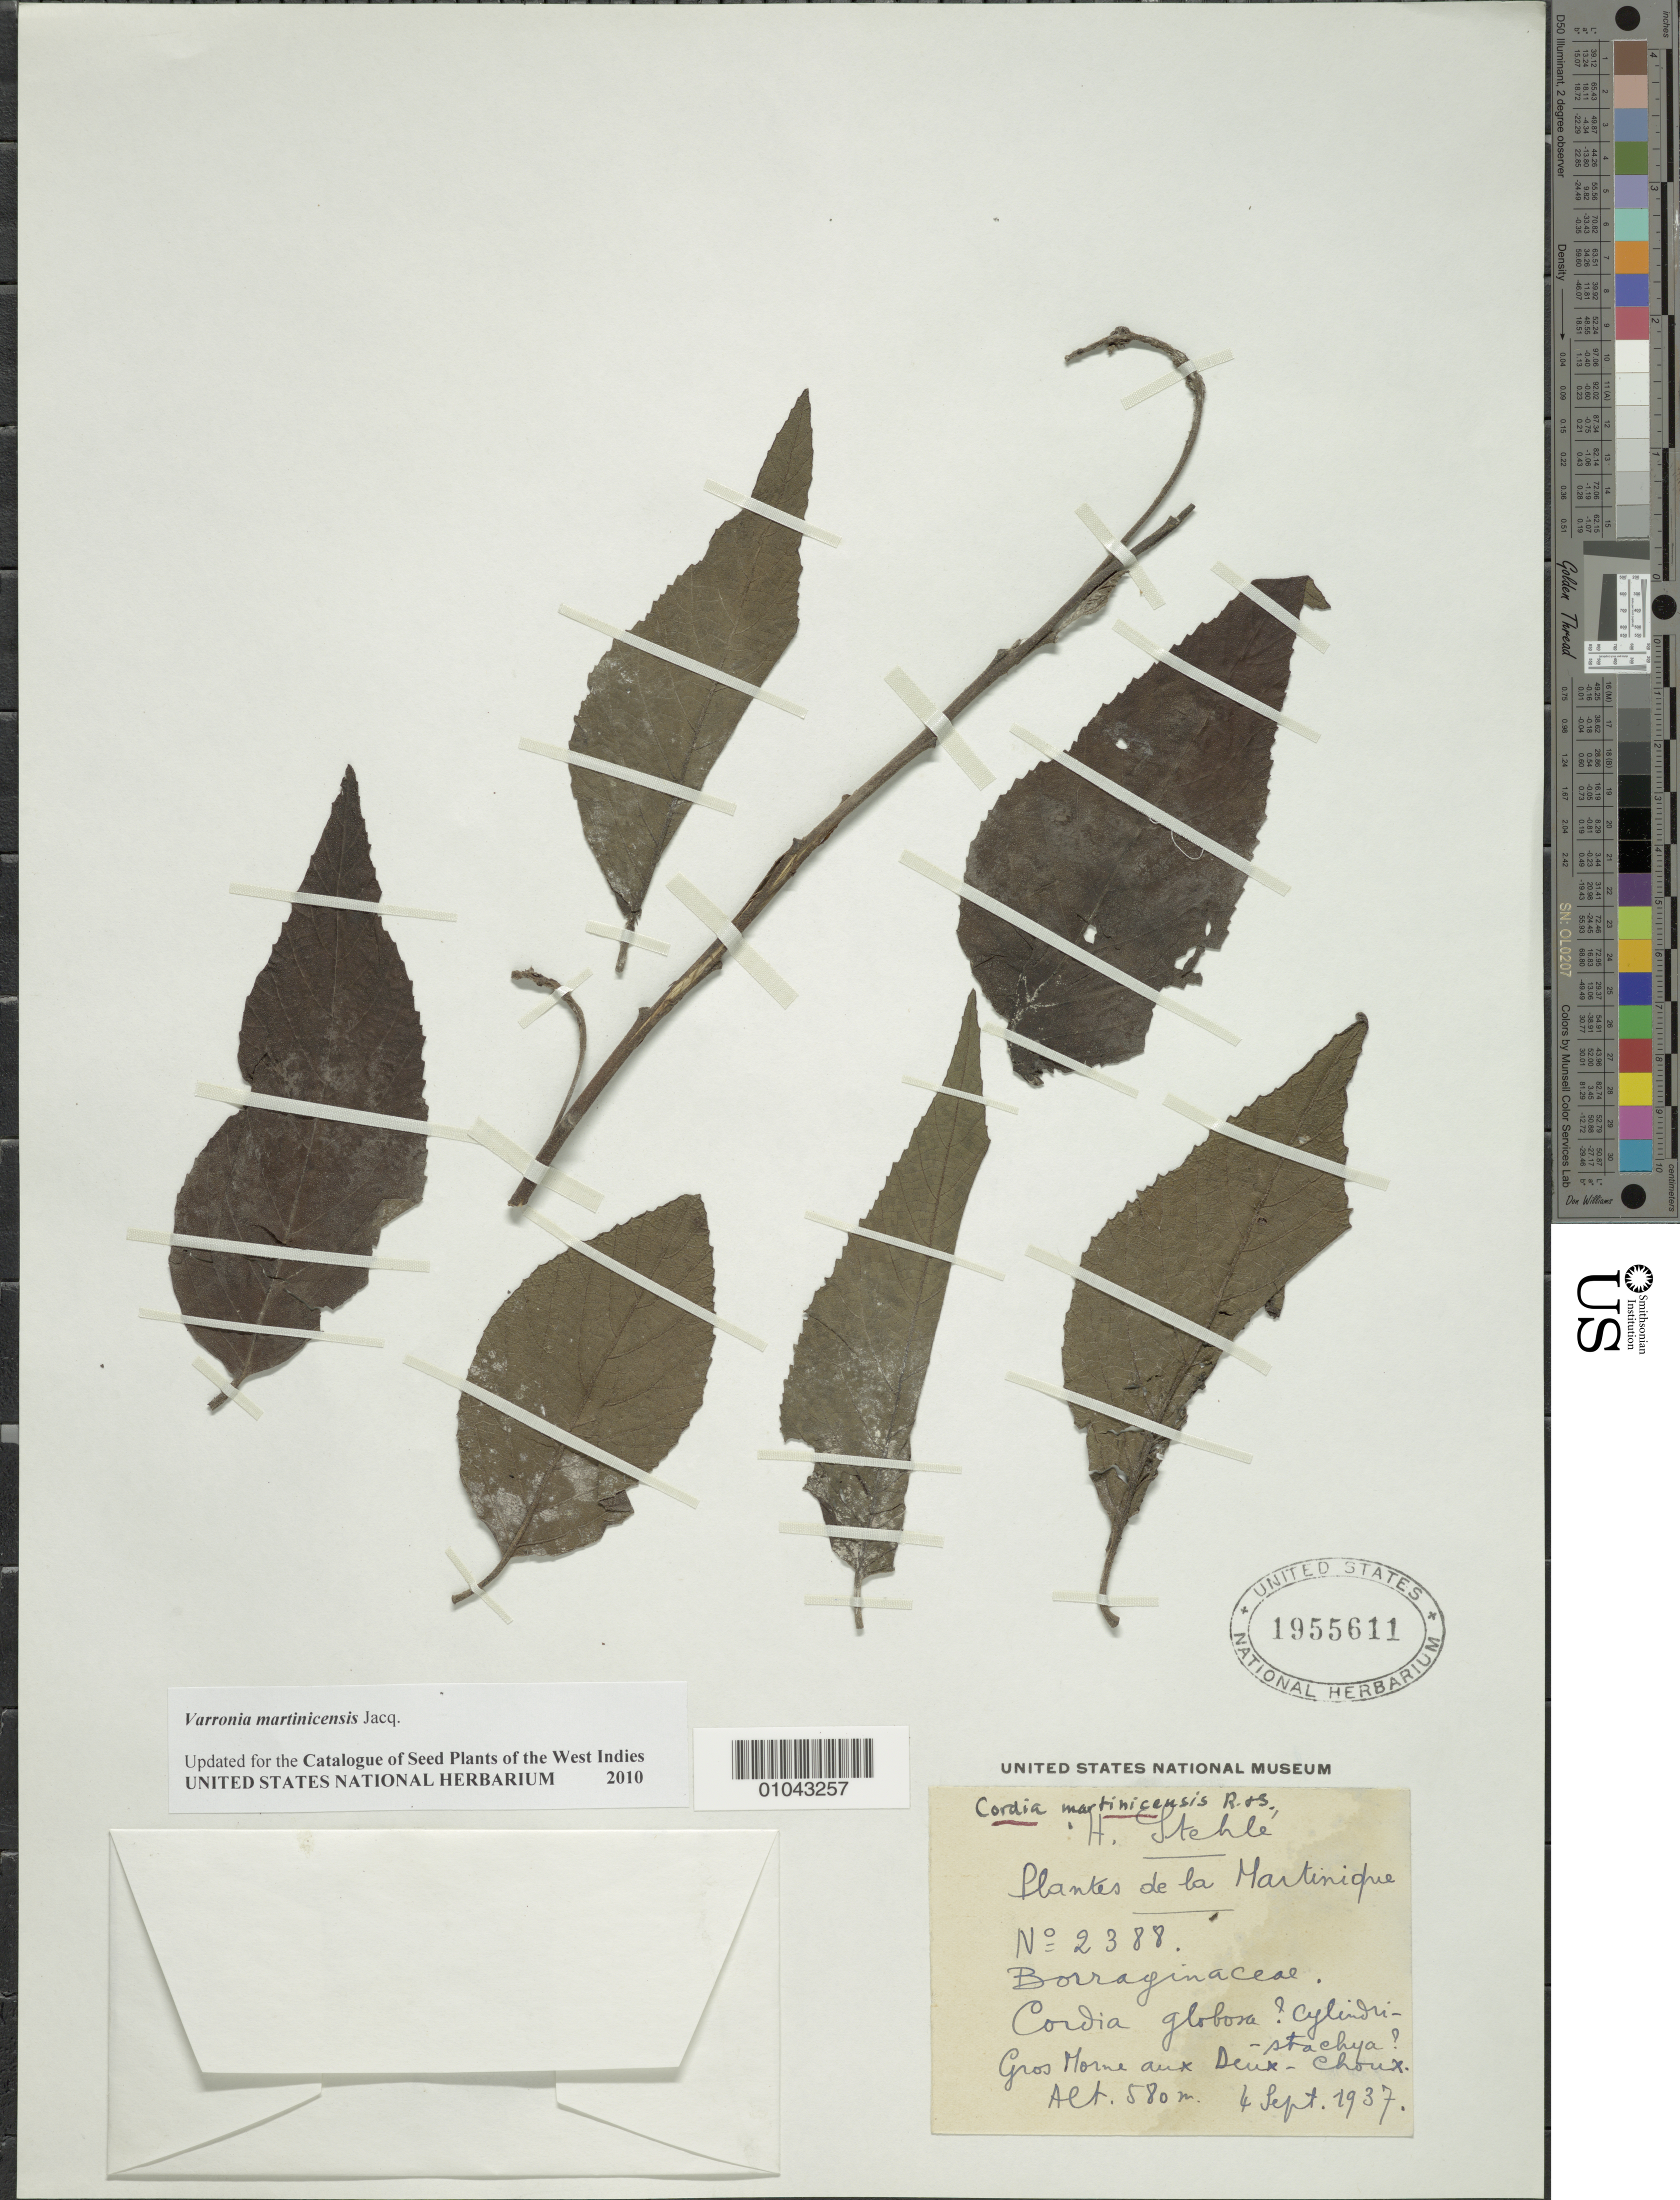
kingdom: Plantae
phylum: Tracheophyta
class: Magnoliopsida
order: Boraginales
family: Cordiaceae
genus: Varronia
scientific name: Varronia martinicensis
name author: Jacq.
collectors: H. Stehlé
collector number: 2388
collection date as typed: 04 Sep 1937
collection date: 1937-09-04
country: Martinique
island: Martinique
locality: Gros Morne aux Deux Choux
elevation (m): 580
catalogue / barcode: US 1955611